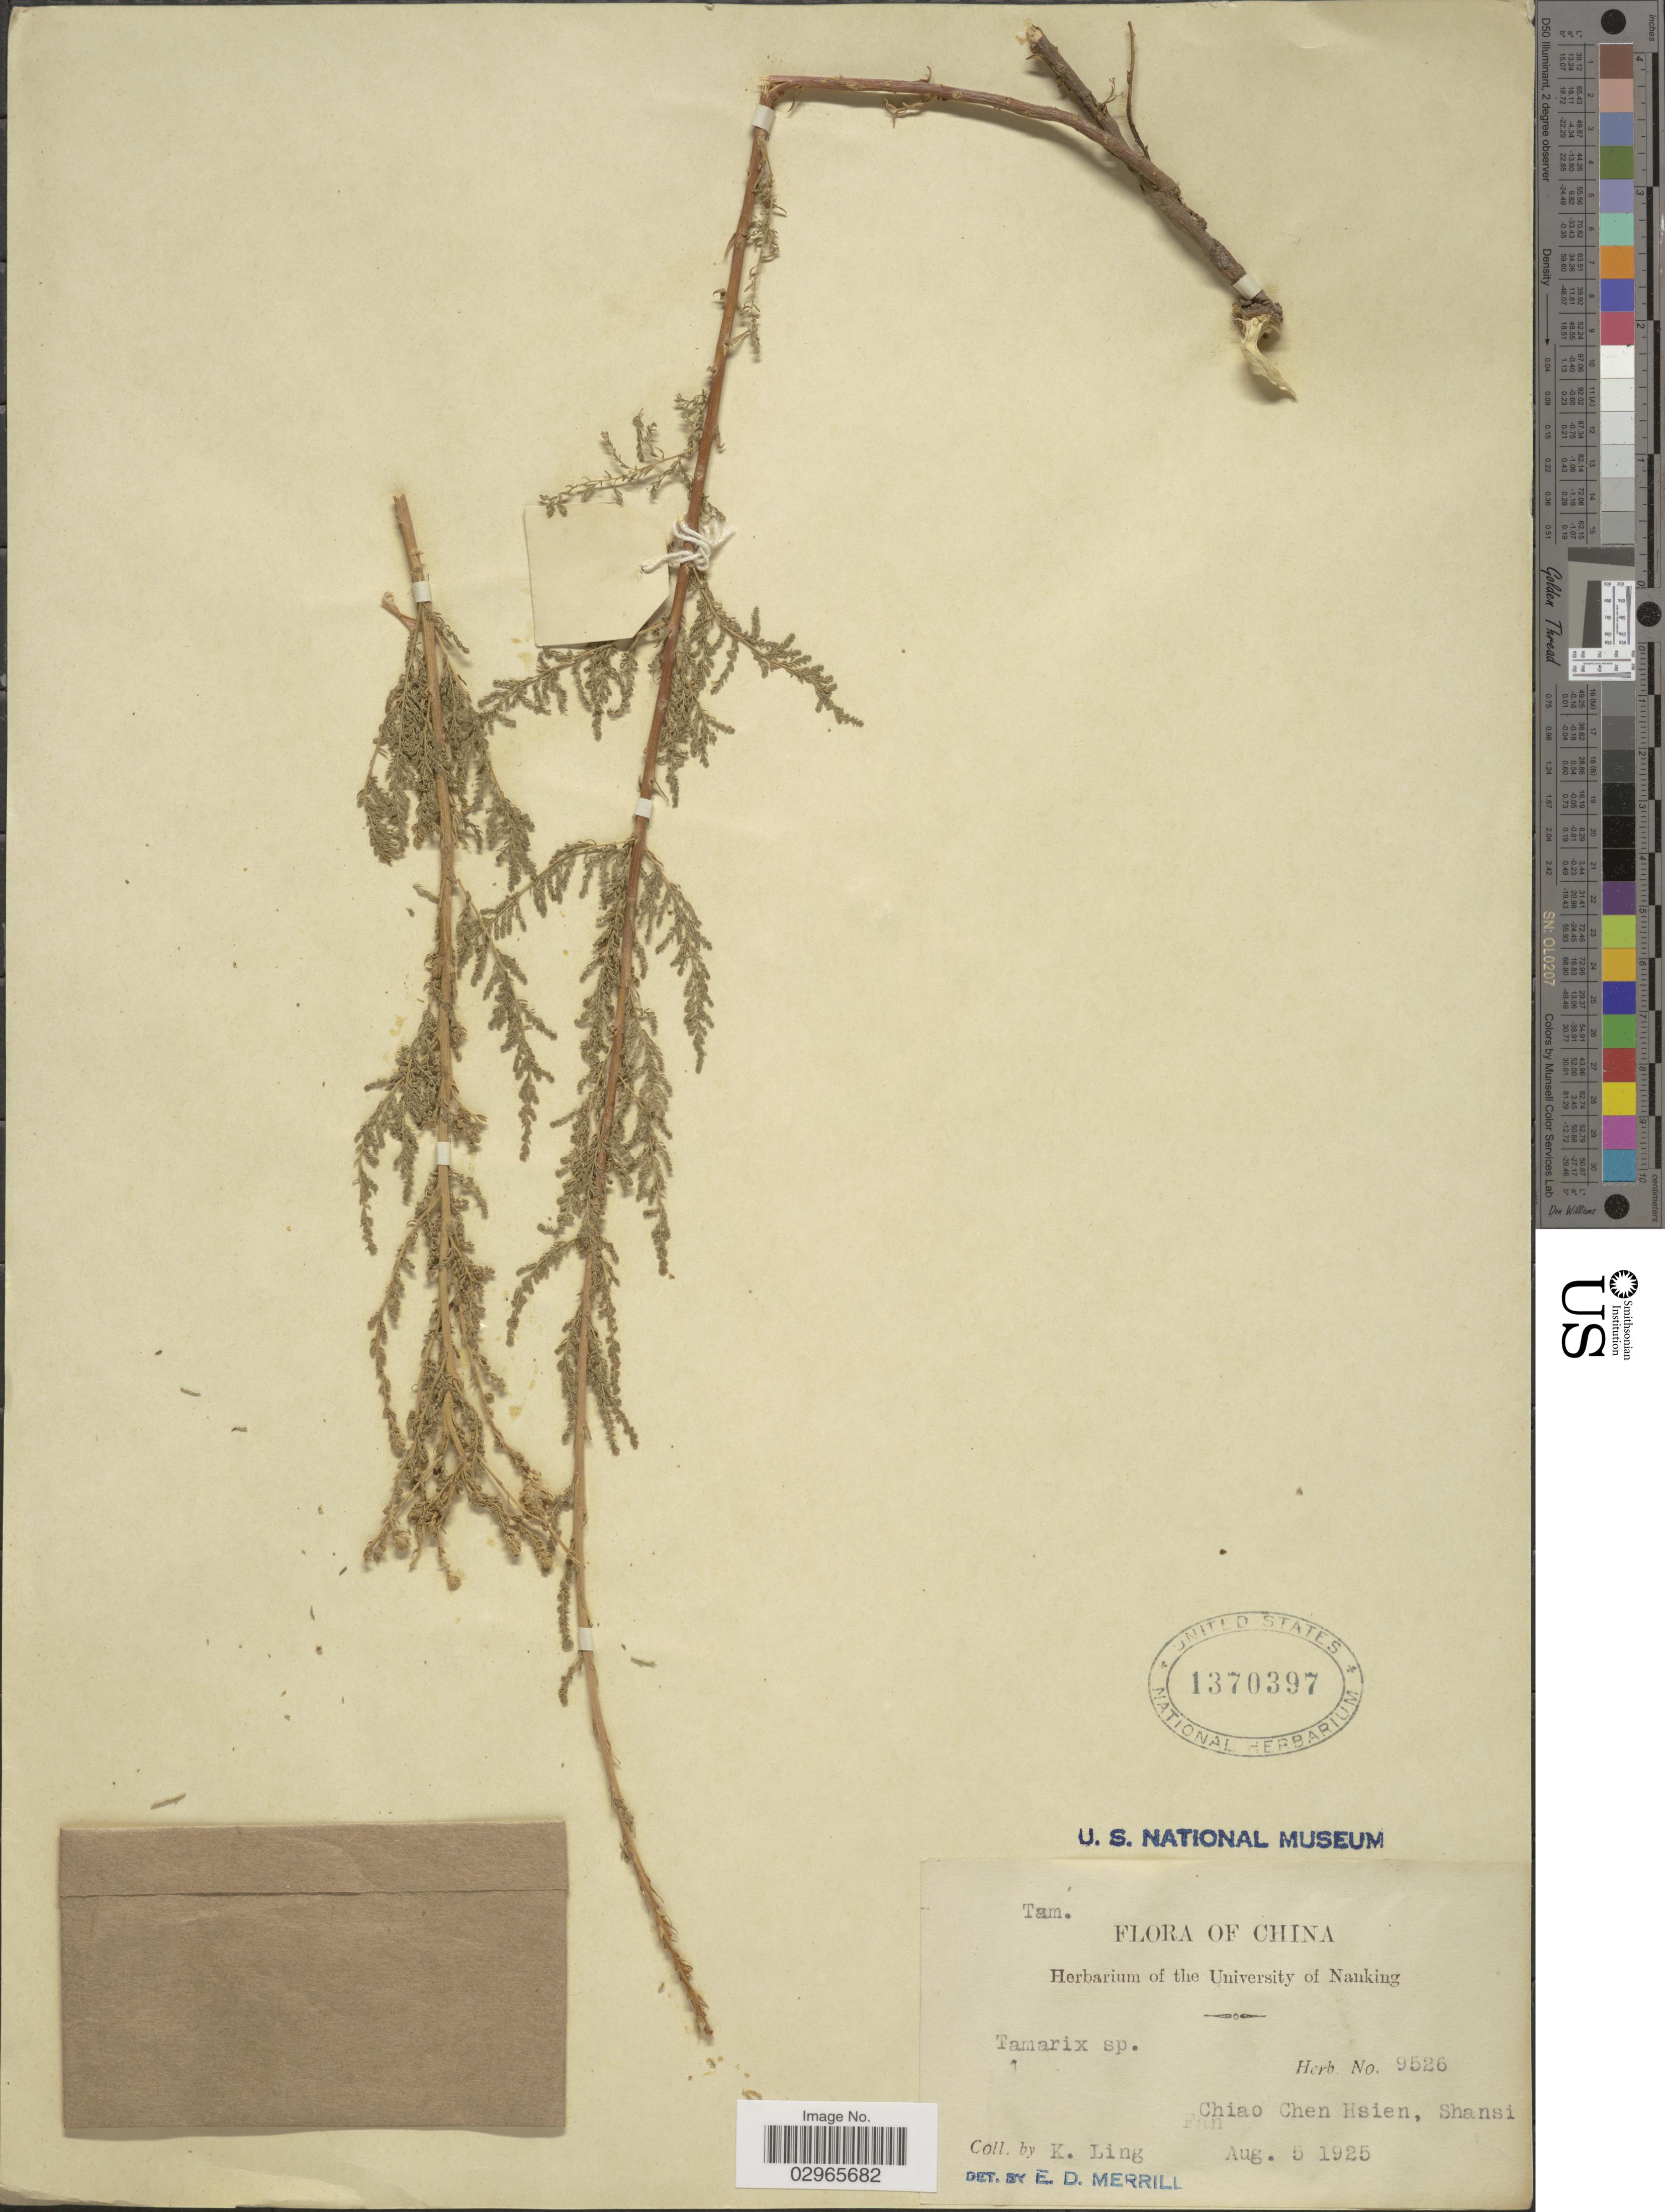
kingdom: Plantae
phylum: Tracheophyta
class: Magnoliopsida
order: Caryophyllales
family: Tamaricaceae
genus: Tamarix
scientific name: Tamarix sp.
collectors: K. Ling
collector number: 9526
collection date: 1925-08-05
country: China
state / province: Shanxi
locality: Chiao Chen Hsien. Shansi.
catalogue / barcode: US 1370397